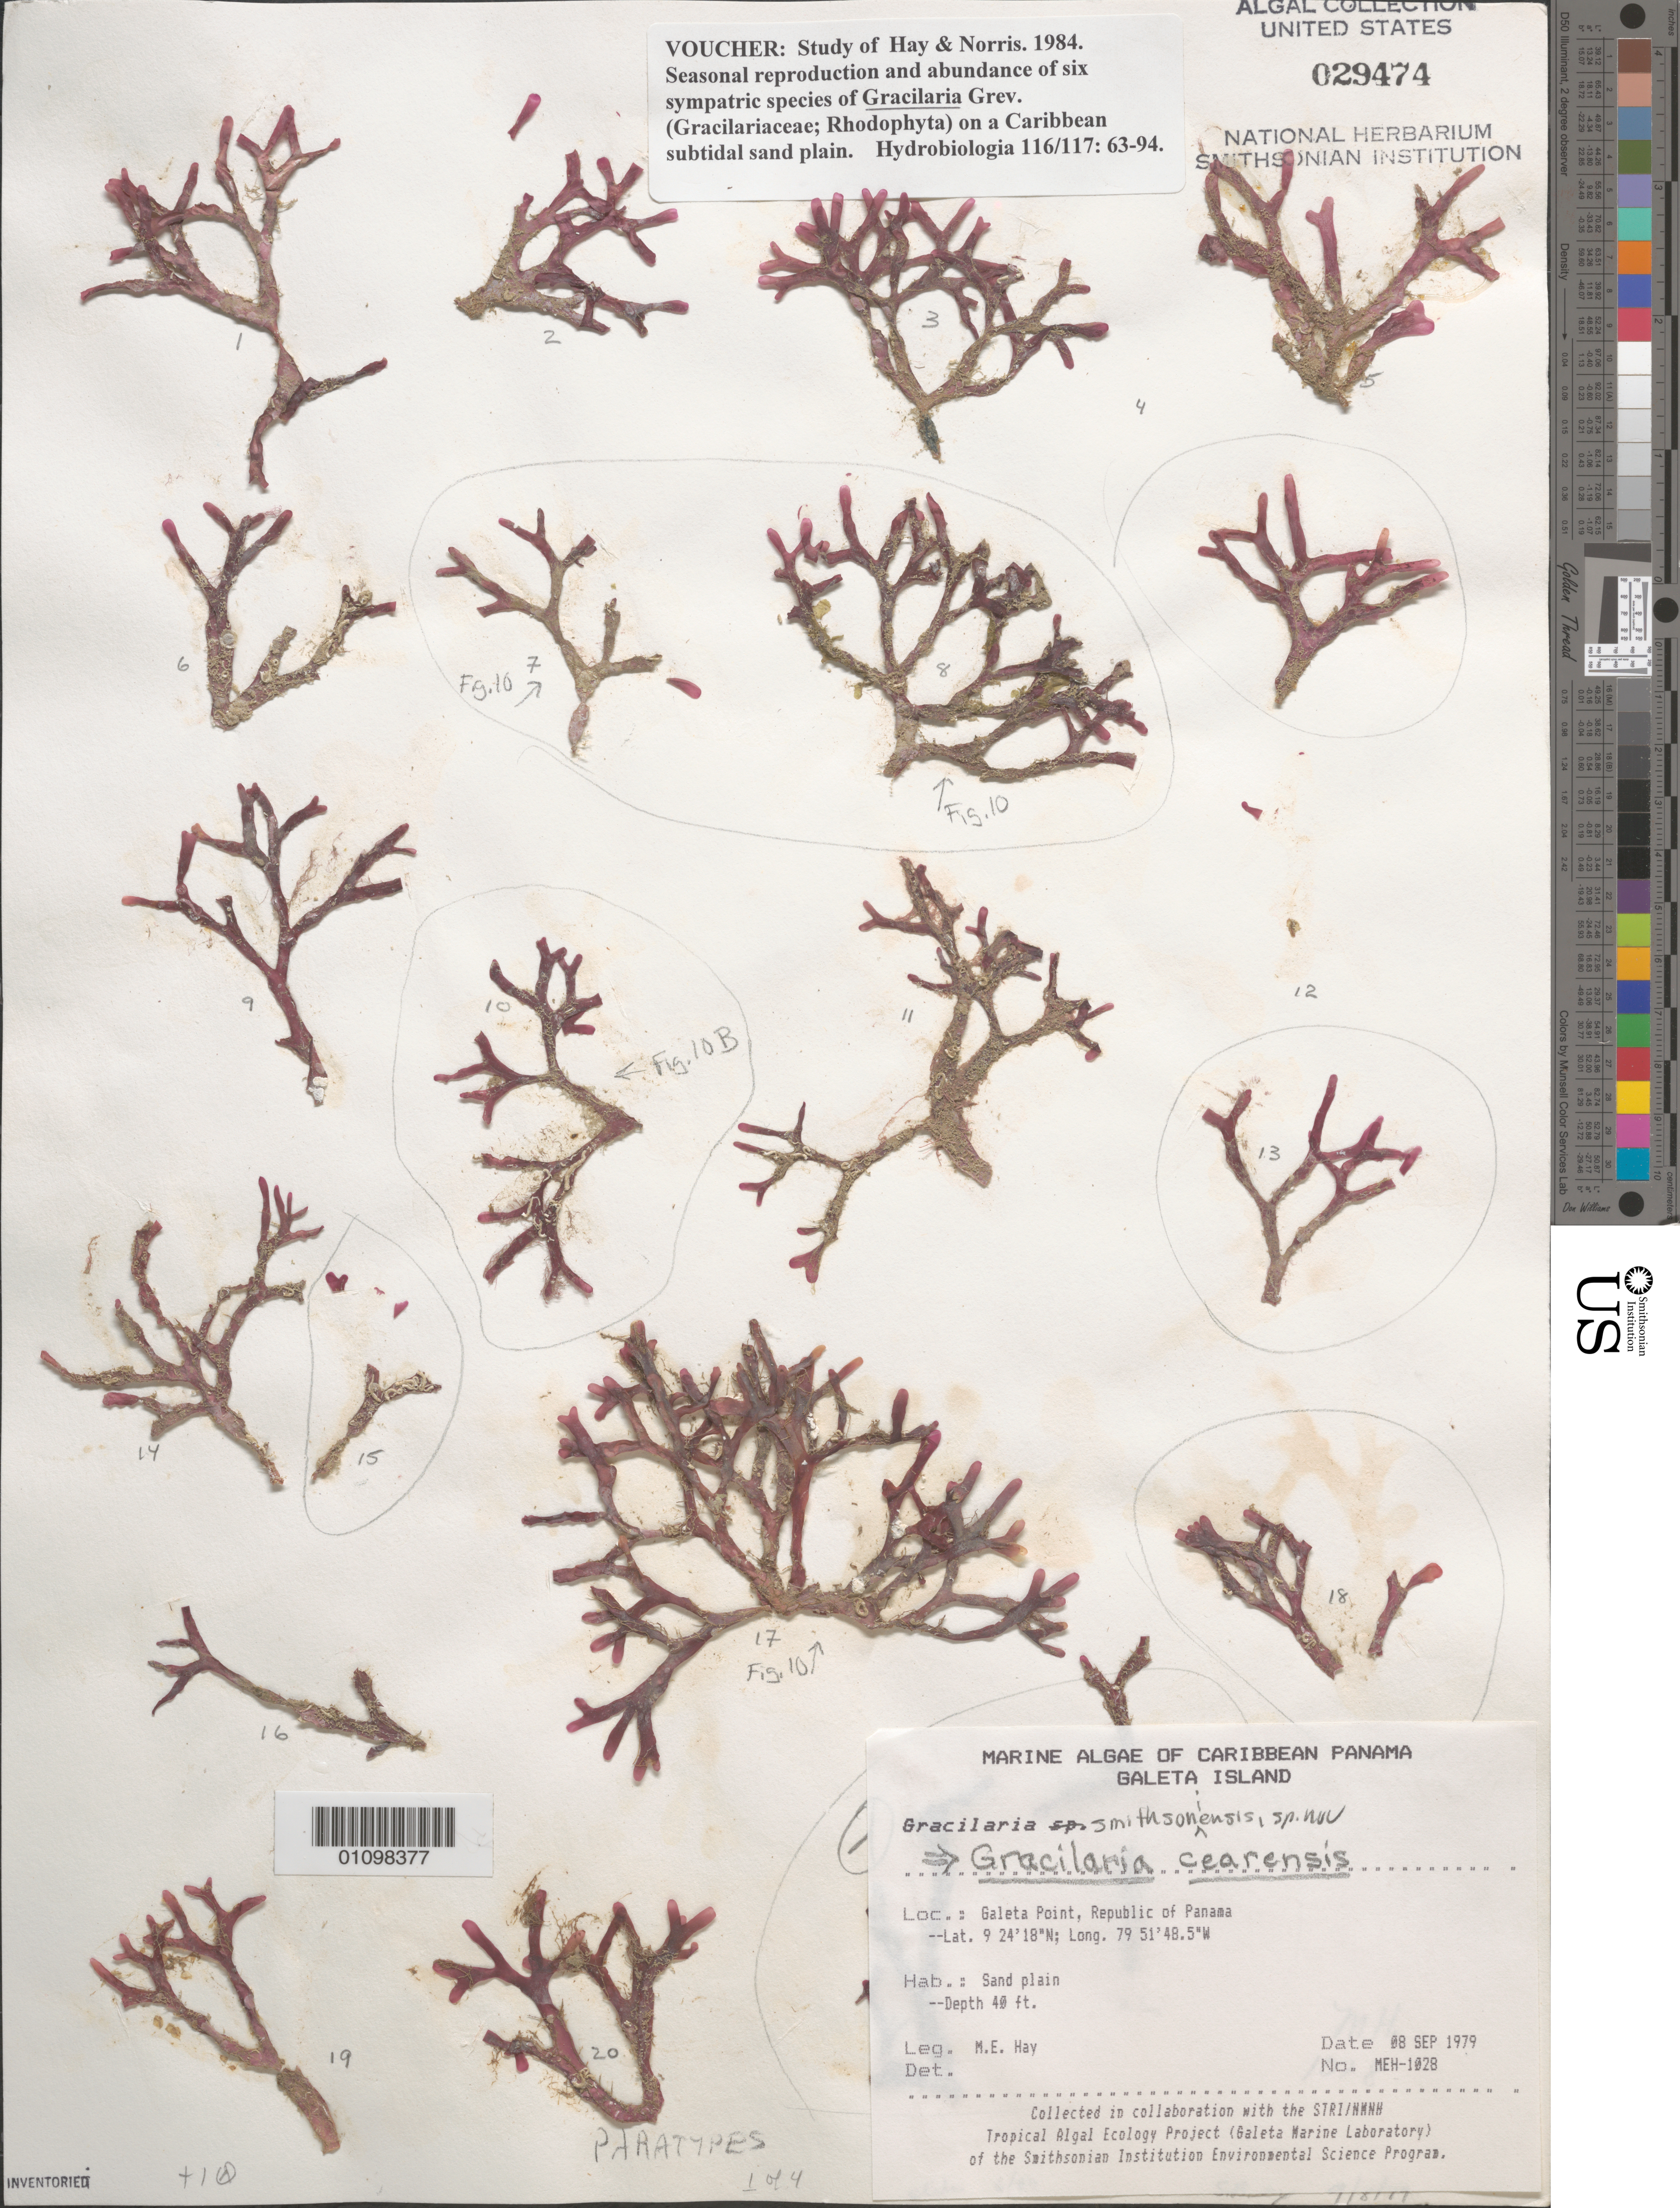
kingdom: Plantae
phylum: Rhodophyta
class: Florideophyceae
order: Gracilariales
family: Gracilariaceae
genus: Gracilaria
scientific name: Gracilaria cearensis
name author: (A.B. Joly & F.C. Pinheiro in A.B. Joly et al.) A.B. Joly & F.C. Pinheiro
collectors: M. E. Hay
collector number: MEH-1028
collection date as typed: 08 Sep 1979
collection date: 1979-09-08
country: Panama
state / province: Colón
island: Galeta Island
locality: Galeta Point, off Galeta Reef platform (fronting STRI Galeta Marine Laboratory)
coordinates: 9 24'18"N, 79 51'48.5"W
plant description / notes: Paratypes and voucher for Gracilaria smithsoniensis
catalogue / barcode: US 29474